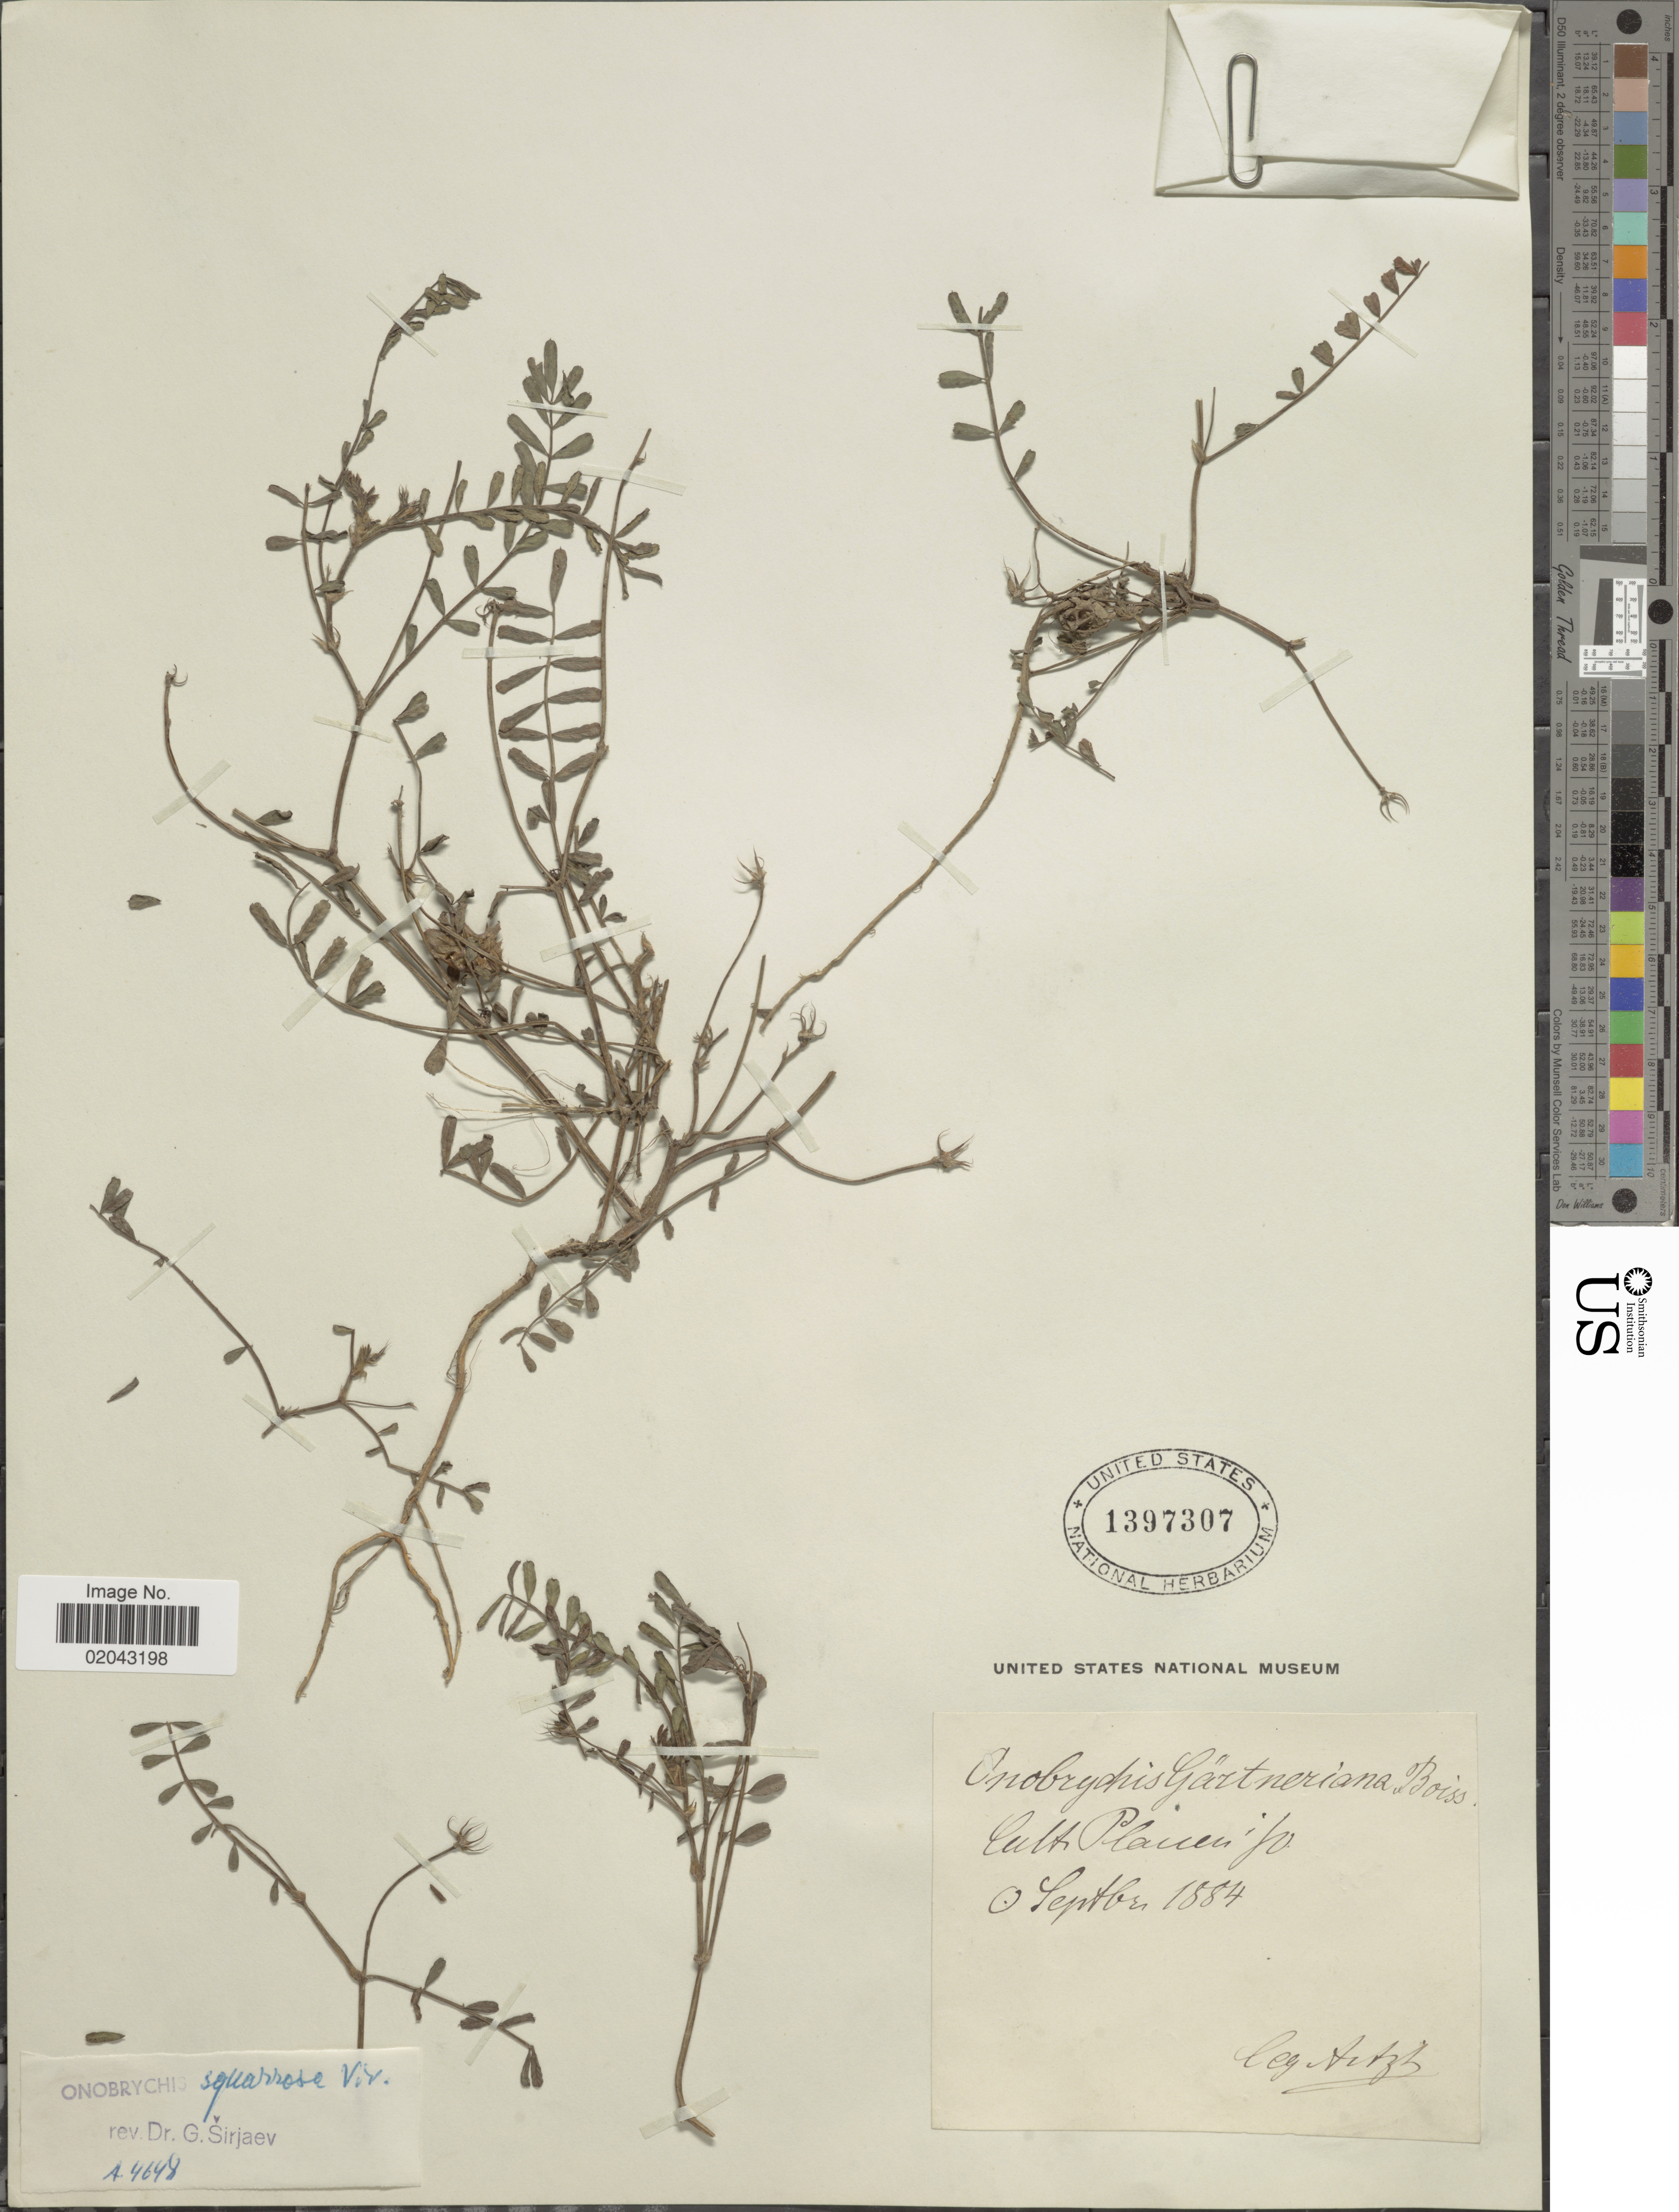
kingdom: Plantae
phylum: Tracheophyta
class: Magnoliopsida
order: Fabales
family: Fabaceae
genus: Onobrychis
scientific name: Onobrychis crista-galli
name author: (L.) Lam.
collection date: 1884-09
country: Germany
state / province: Sachsen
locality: Plauen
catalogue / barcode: US 1397307